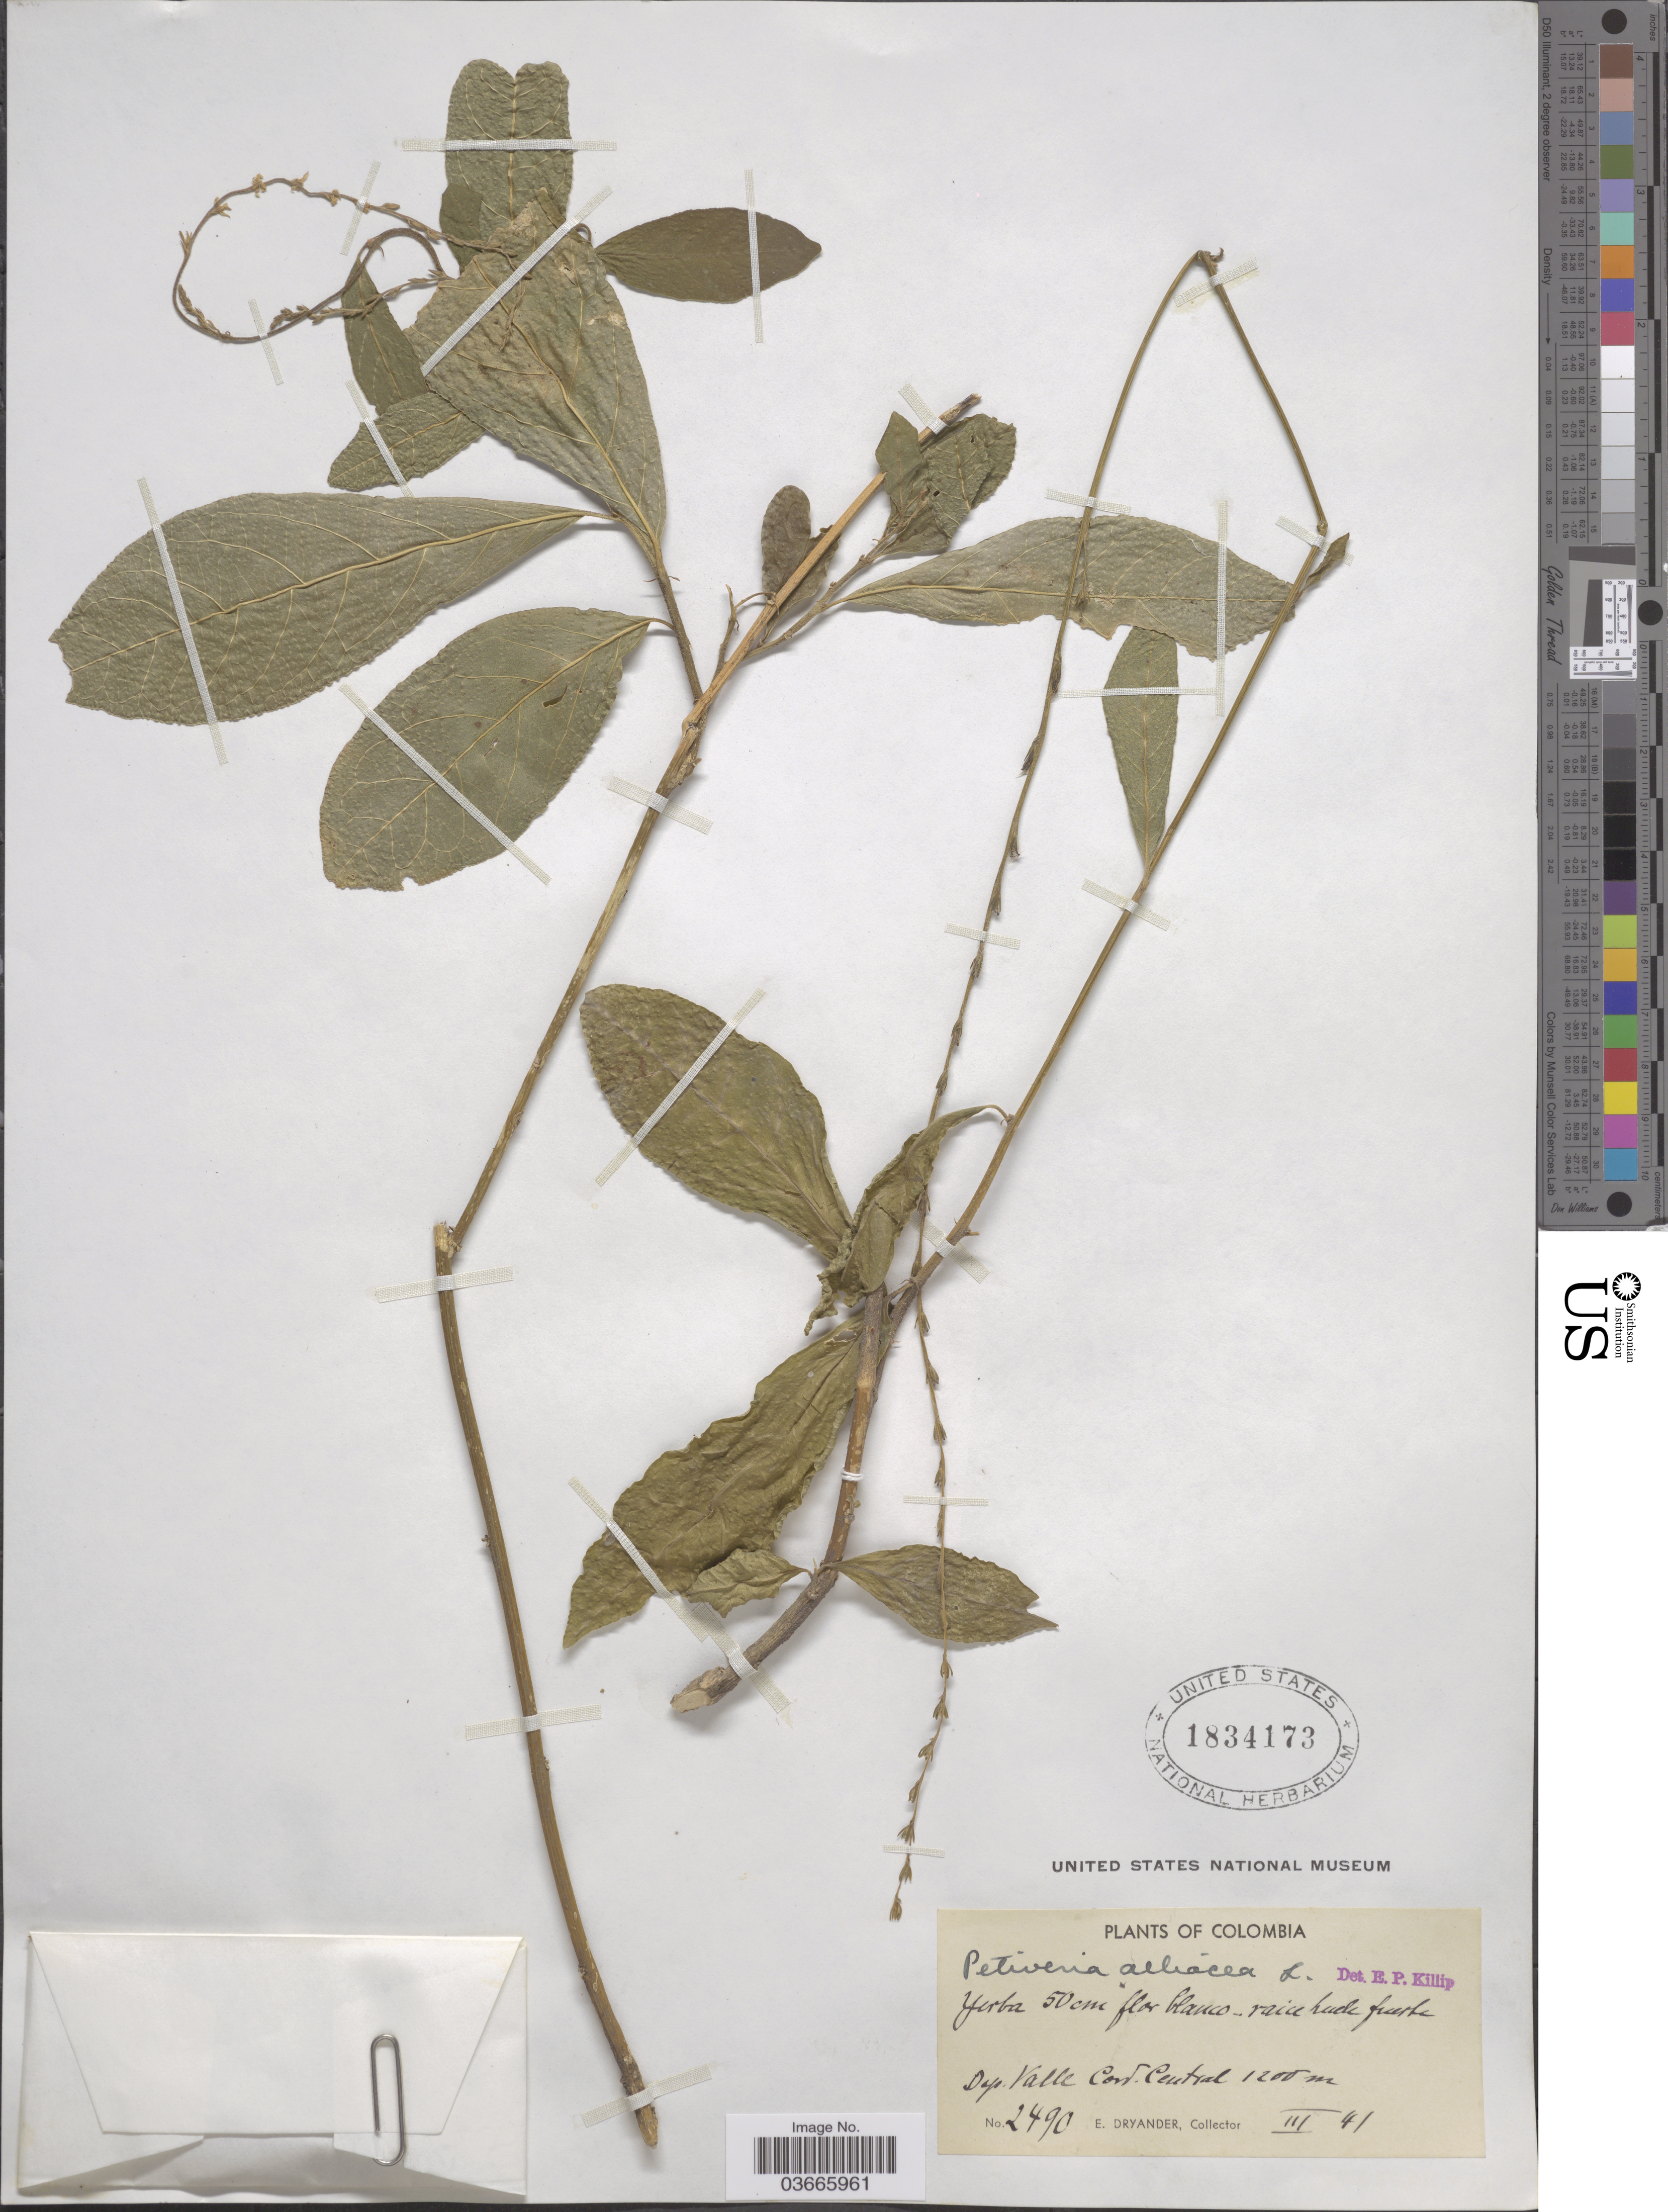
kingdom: Plantae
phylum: Tracheophyta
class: Magnoliopsida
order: Caryophyllales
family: Phytolaccaceae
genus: Petiveria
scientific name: Petiveria alliacea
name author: L.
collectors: E. Dryander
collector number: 2490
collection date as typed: Transcribed d/m/y: /3/41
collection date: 1941-03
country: Colombia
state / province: Valle del Cauca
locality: Dep. Valle Cord. Central.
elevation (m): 1200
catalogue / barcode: US 1834173